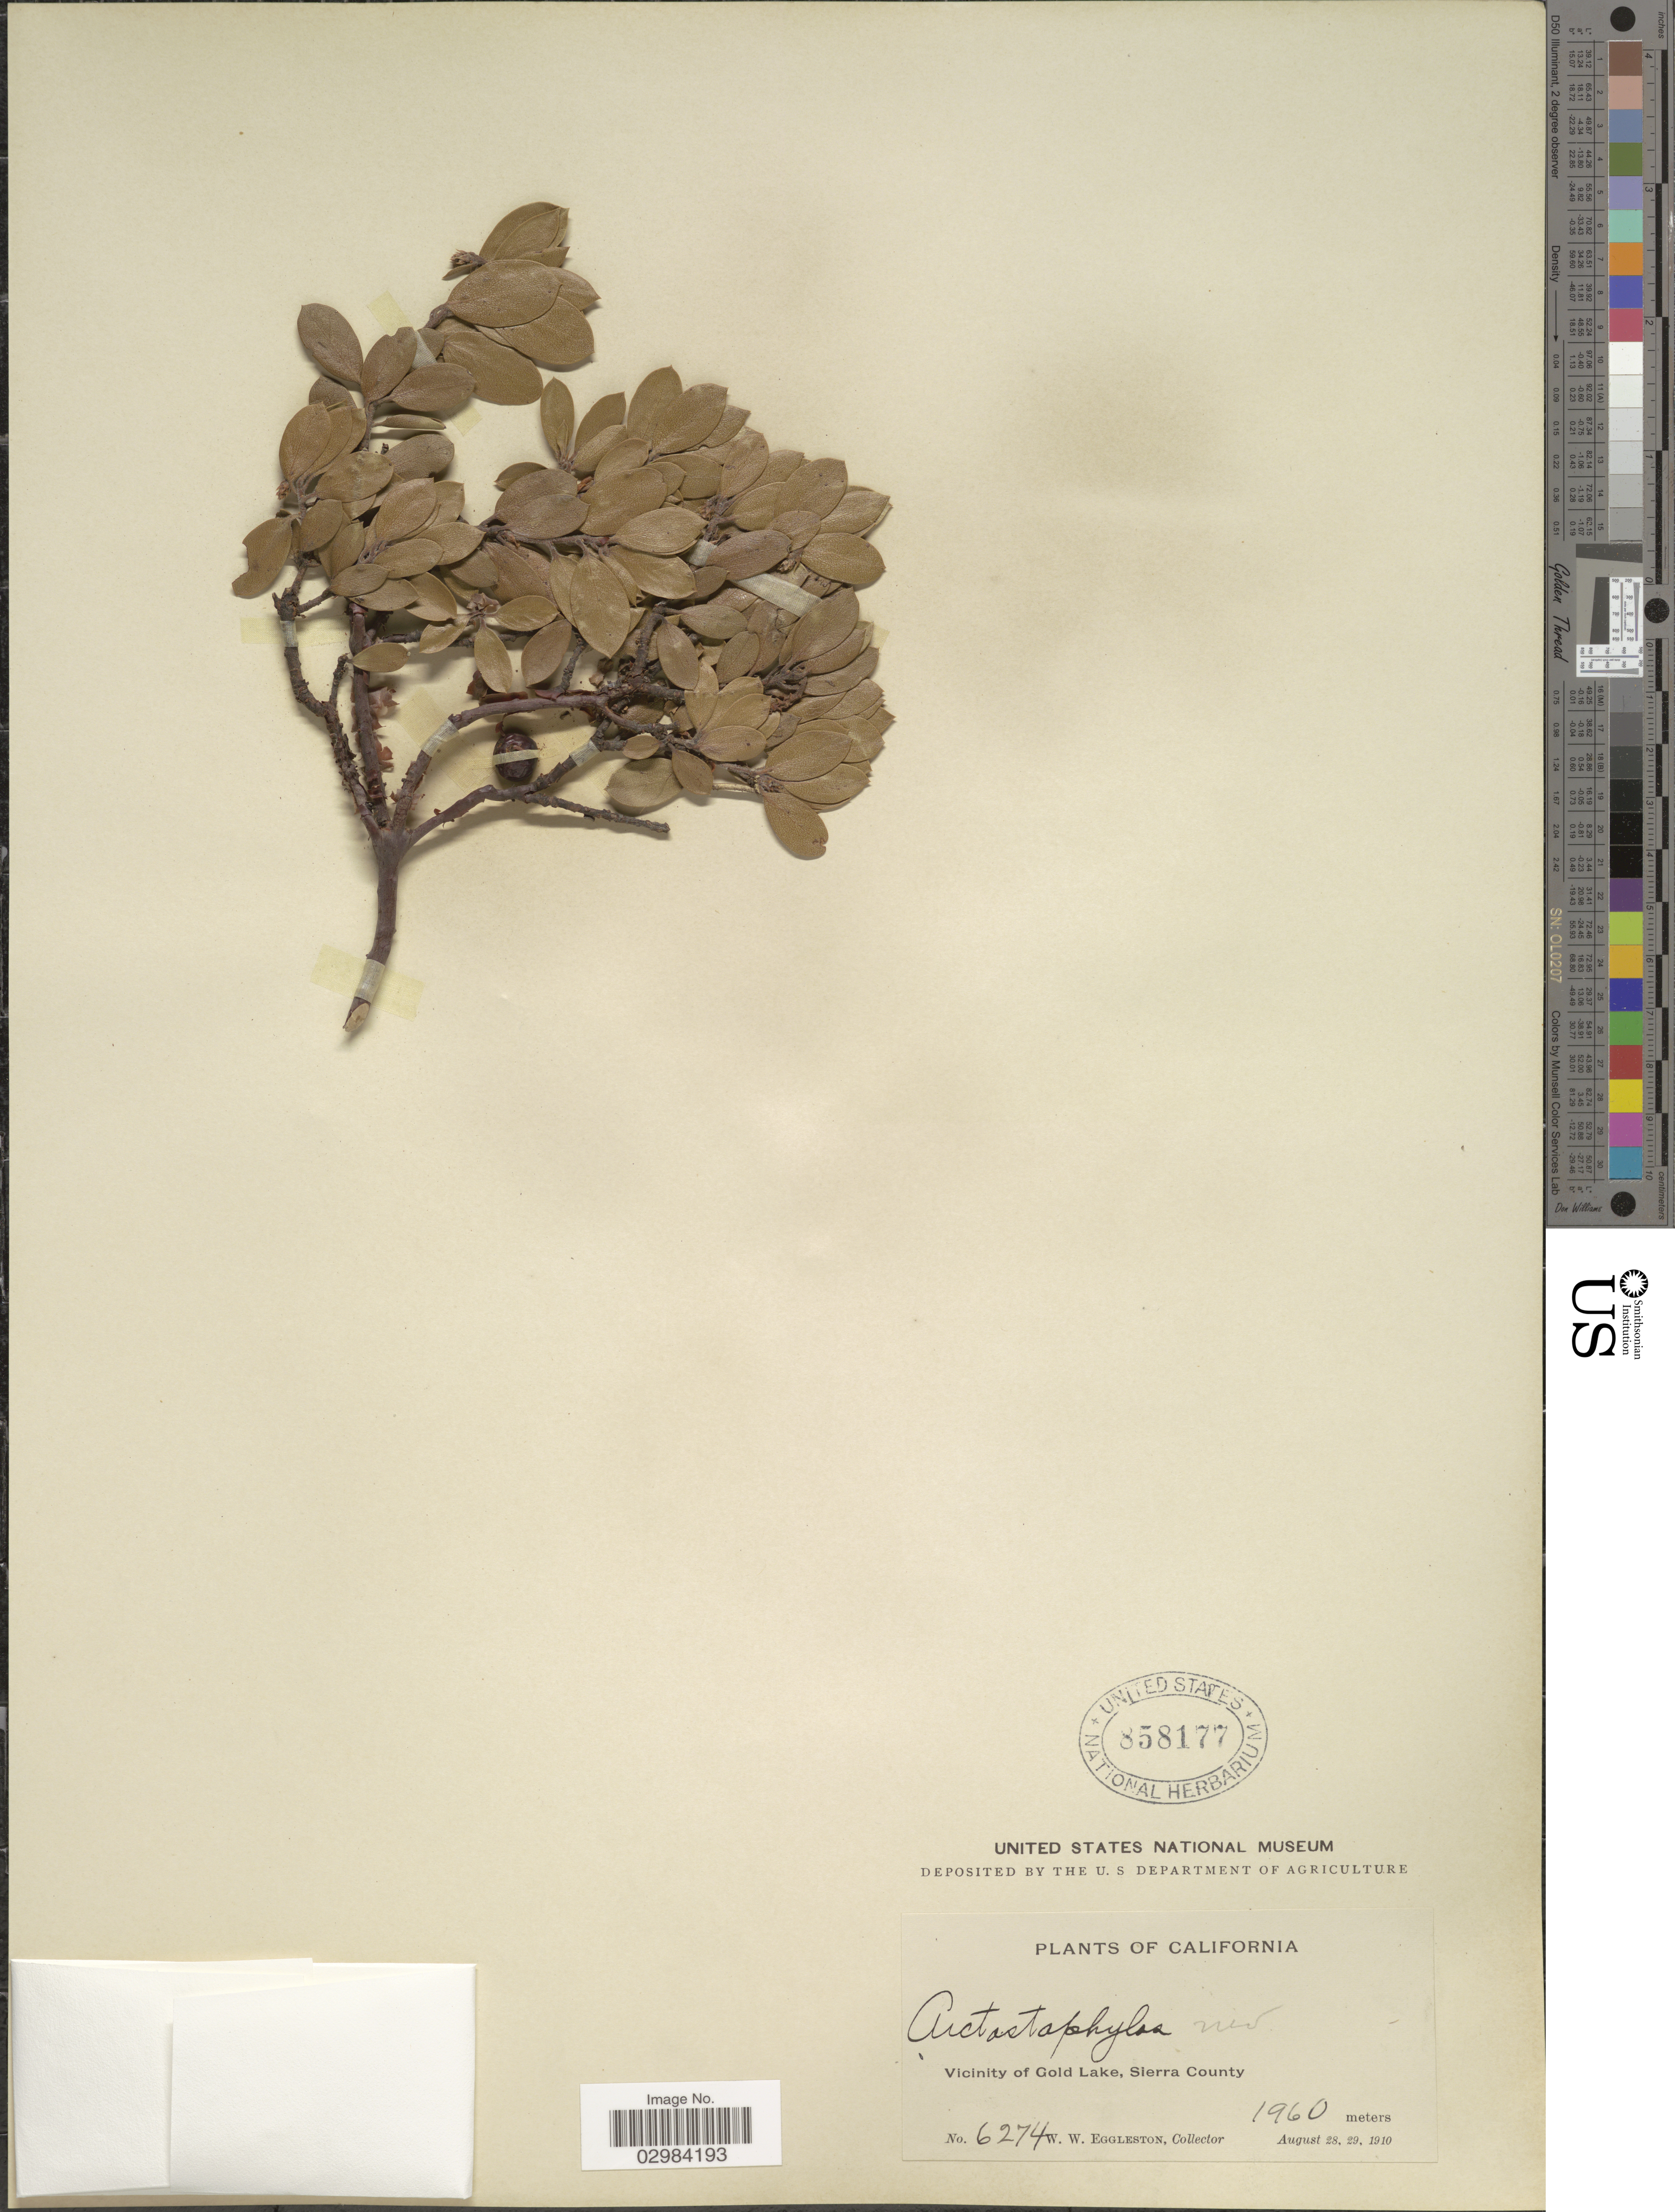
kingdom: Plantae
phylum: Tracheophyta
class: Magnoliopsida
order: Ericales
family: Ericaceae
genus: Arctostaphylos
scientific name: Arctostaphylos nevadensis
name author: A. Gray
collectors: W. W. Eggleston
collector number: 6274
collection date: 1910-08-28/1910-08-29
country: United States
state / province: California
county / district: Sierra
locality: Vicinity of Gold Lake, Sierra County.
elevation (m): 1960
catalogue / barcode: US 858177